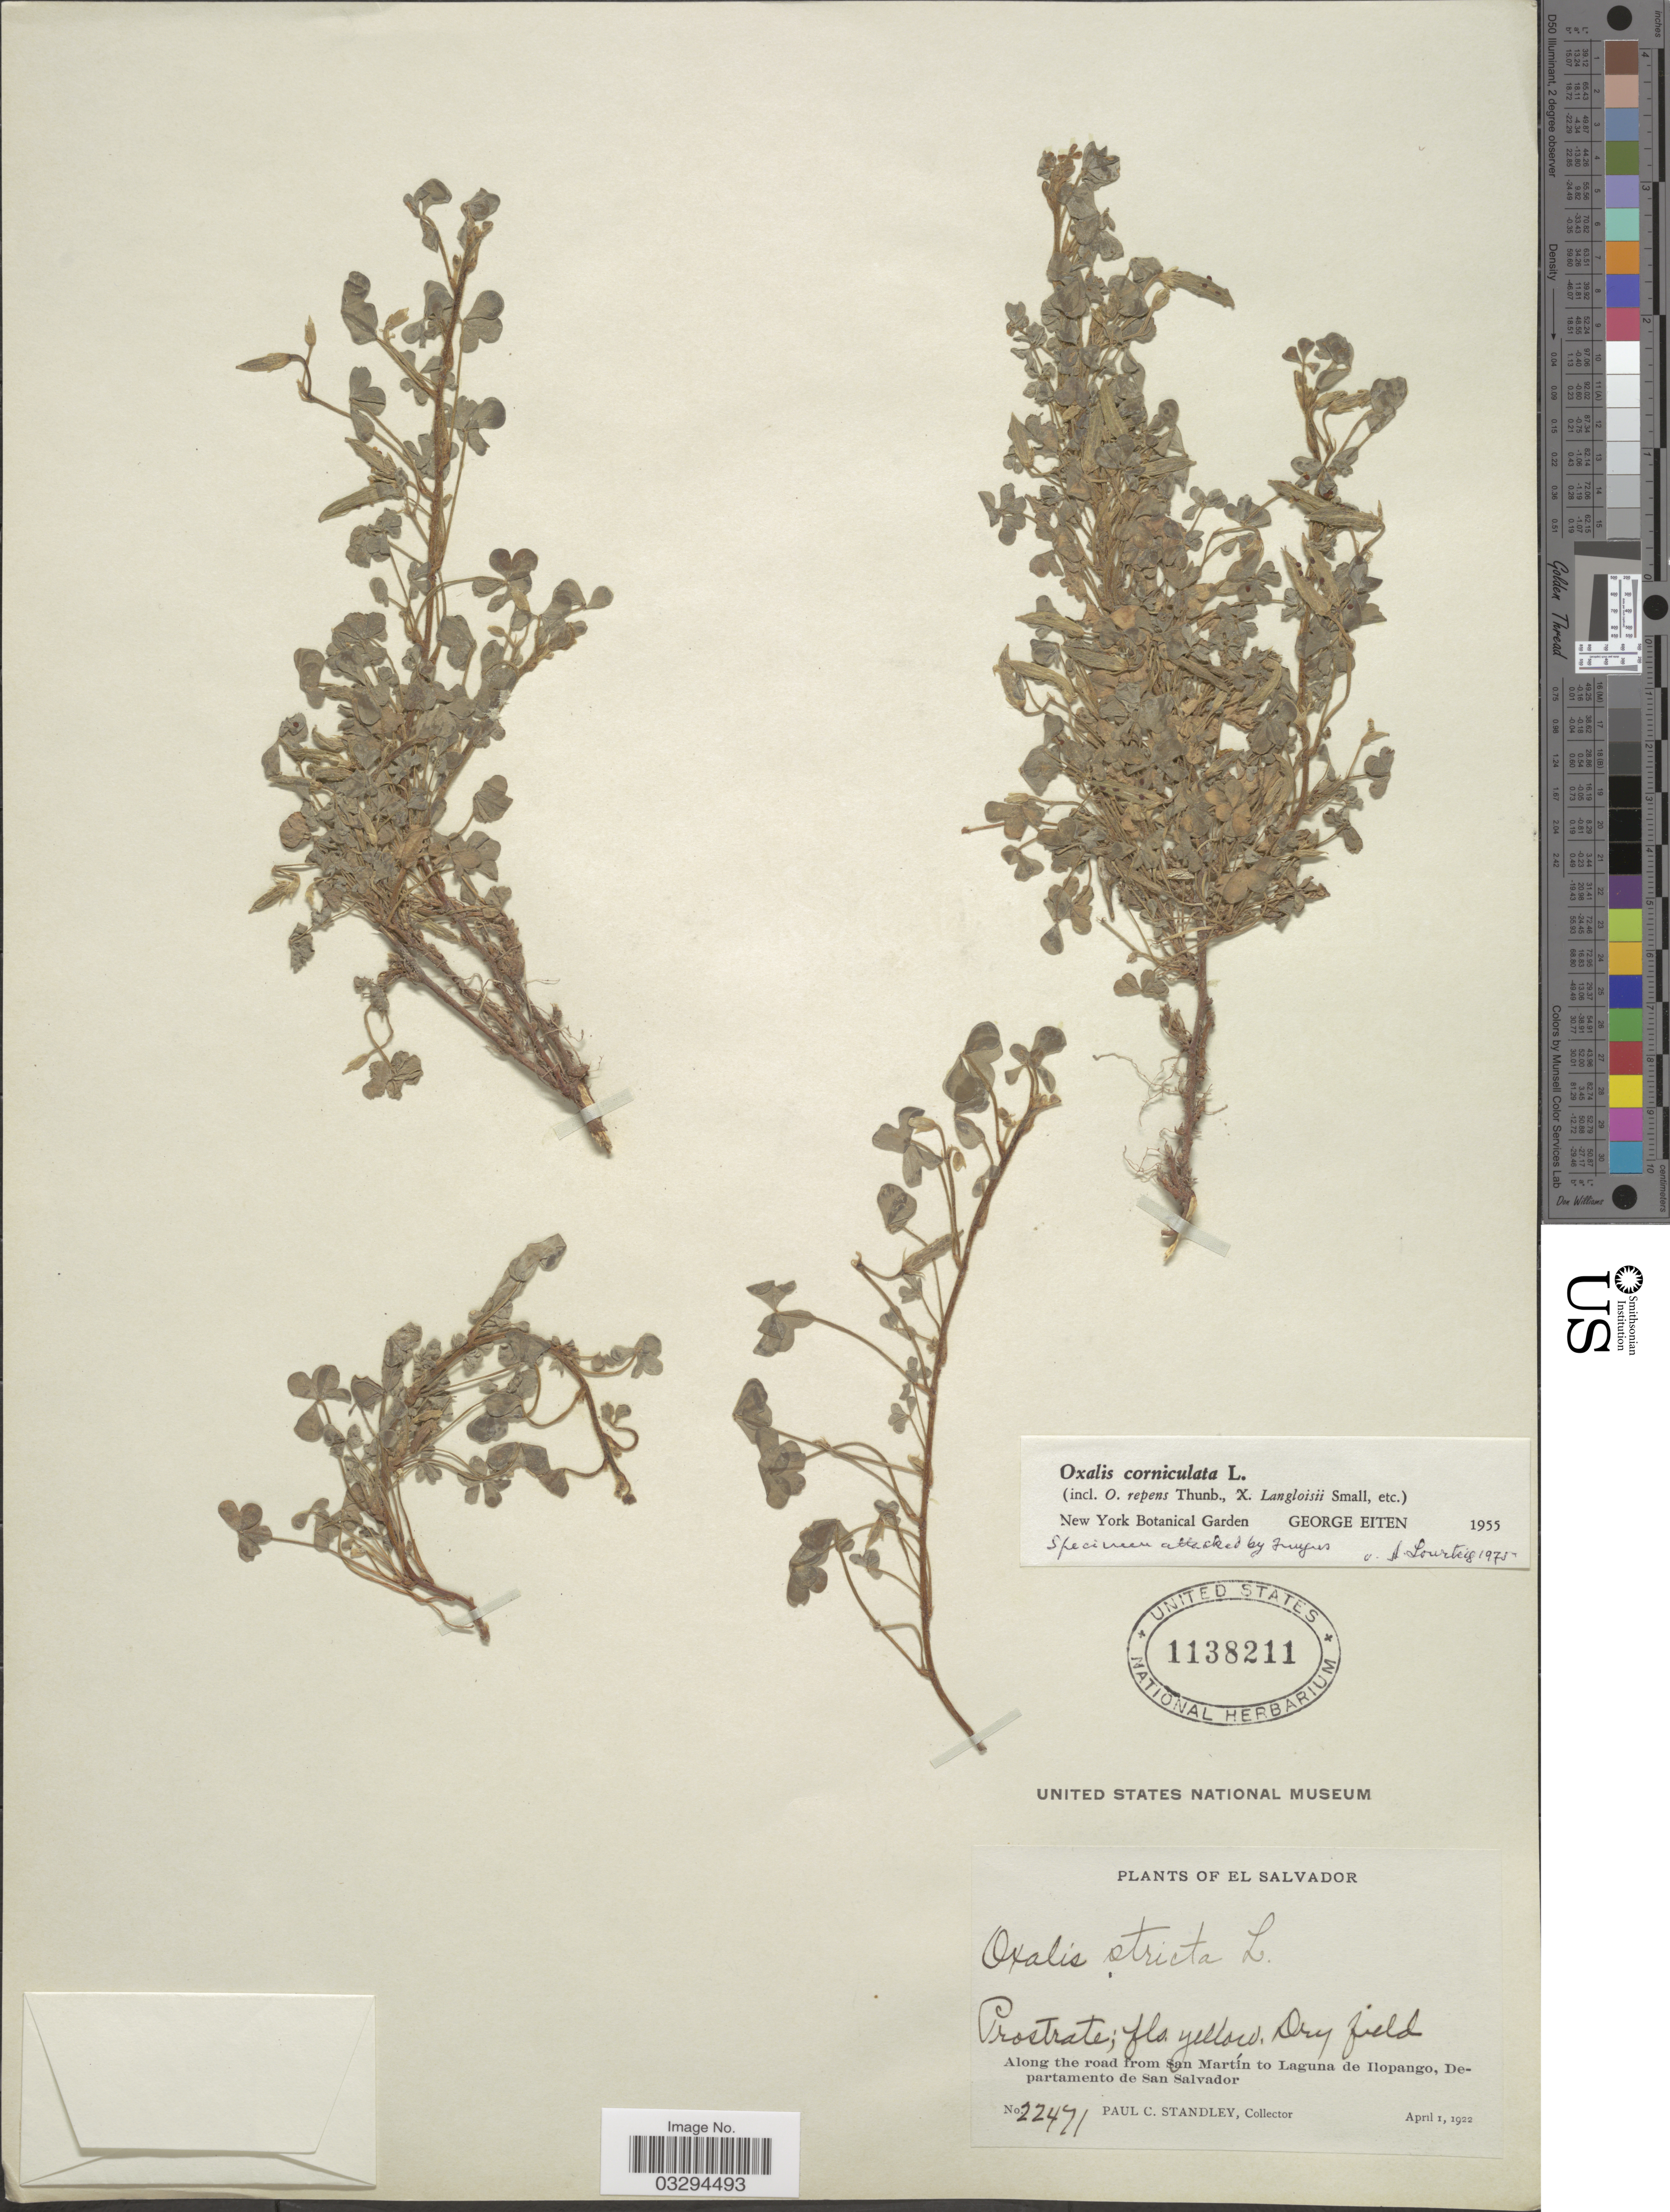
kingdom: Plantae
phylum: Tracheophyta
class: Magnoliopsida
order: Oxalidales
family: Oxalidaceae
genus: Oxalis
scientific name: Oxalis corniculata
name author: L.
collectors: P. C. Standley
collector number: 22471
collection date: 1922-04-01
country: El Salvador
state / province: San Salvador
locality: Along the road from San Martín to Laguna de Ilopango, Departamento de San Salvador.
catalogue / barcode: US 1138211